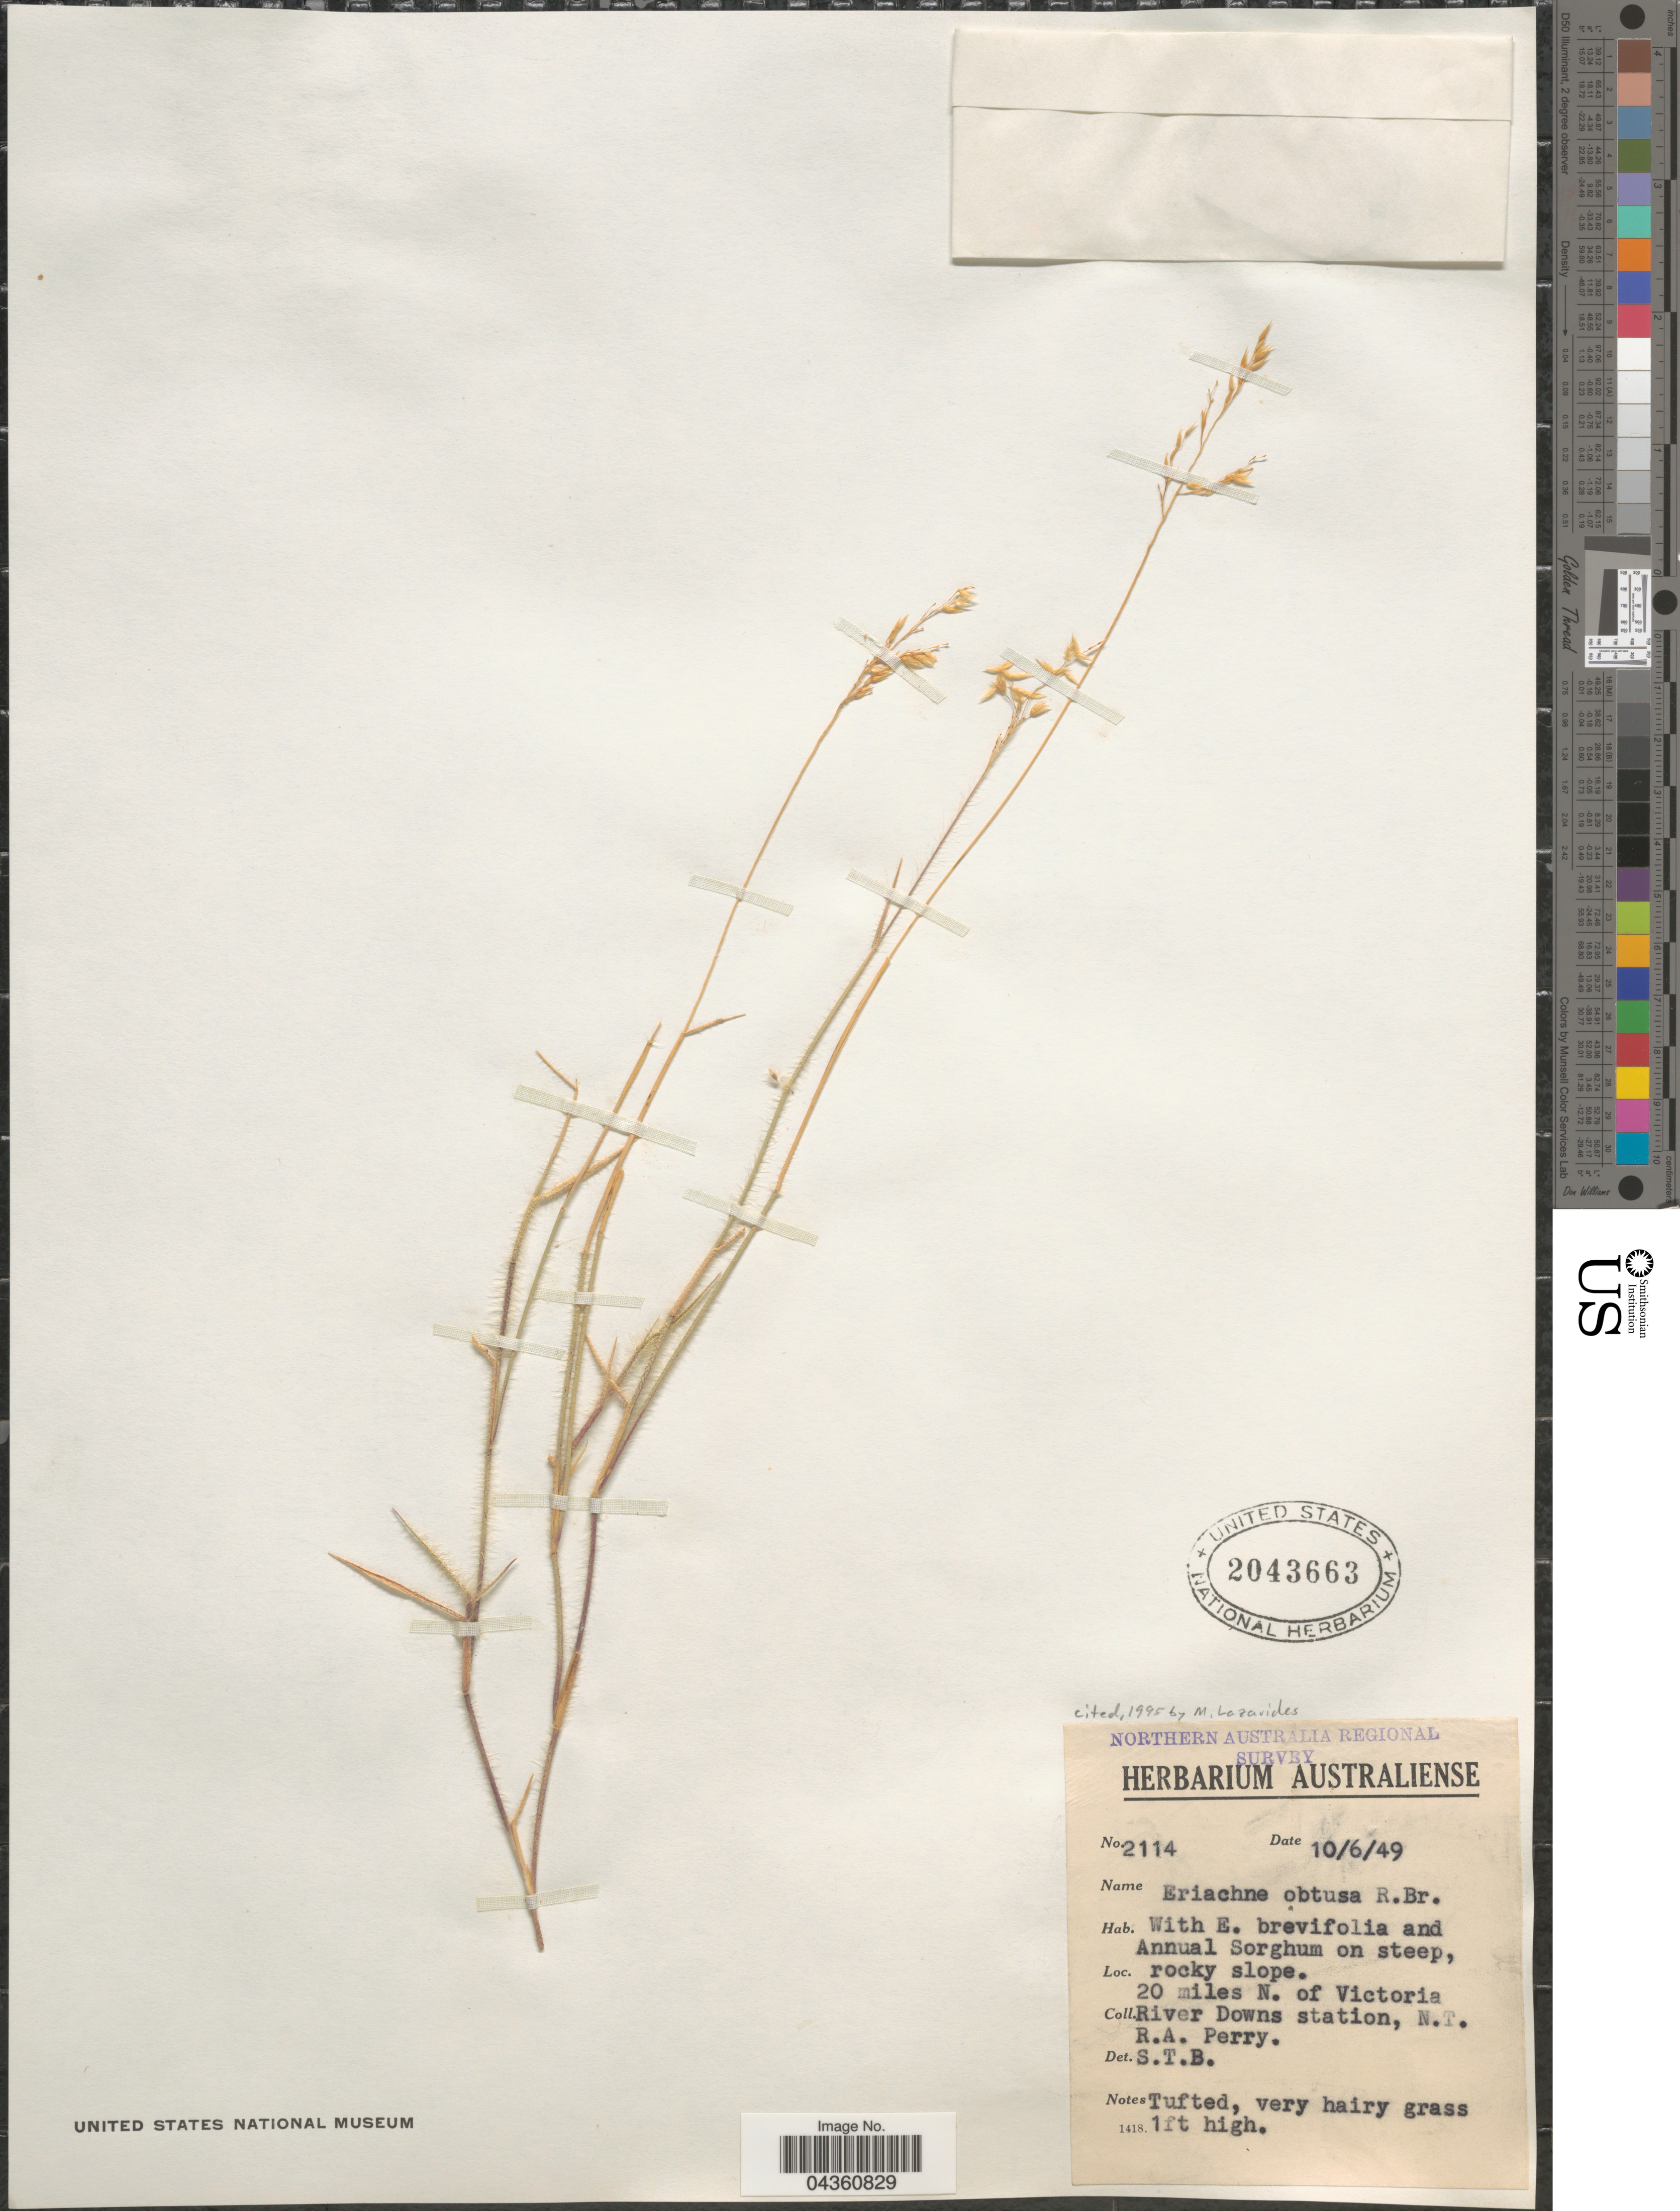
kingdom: Plantae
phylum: Tracheophyta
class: Liliopsida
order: Poales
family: Poaceae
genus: Eriachne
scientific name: Eriachne obtusa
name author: R. Br.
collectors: Perry, R. A.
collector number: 2114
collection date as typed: Transcribed d/m/y: 10/6/49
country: Australia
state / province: Northern Territory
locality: Northern Australia Regional Survey. On steep, rocky slope. 20 miles N. of Victoria River Downs station.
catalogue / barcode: US 2043663